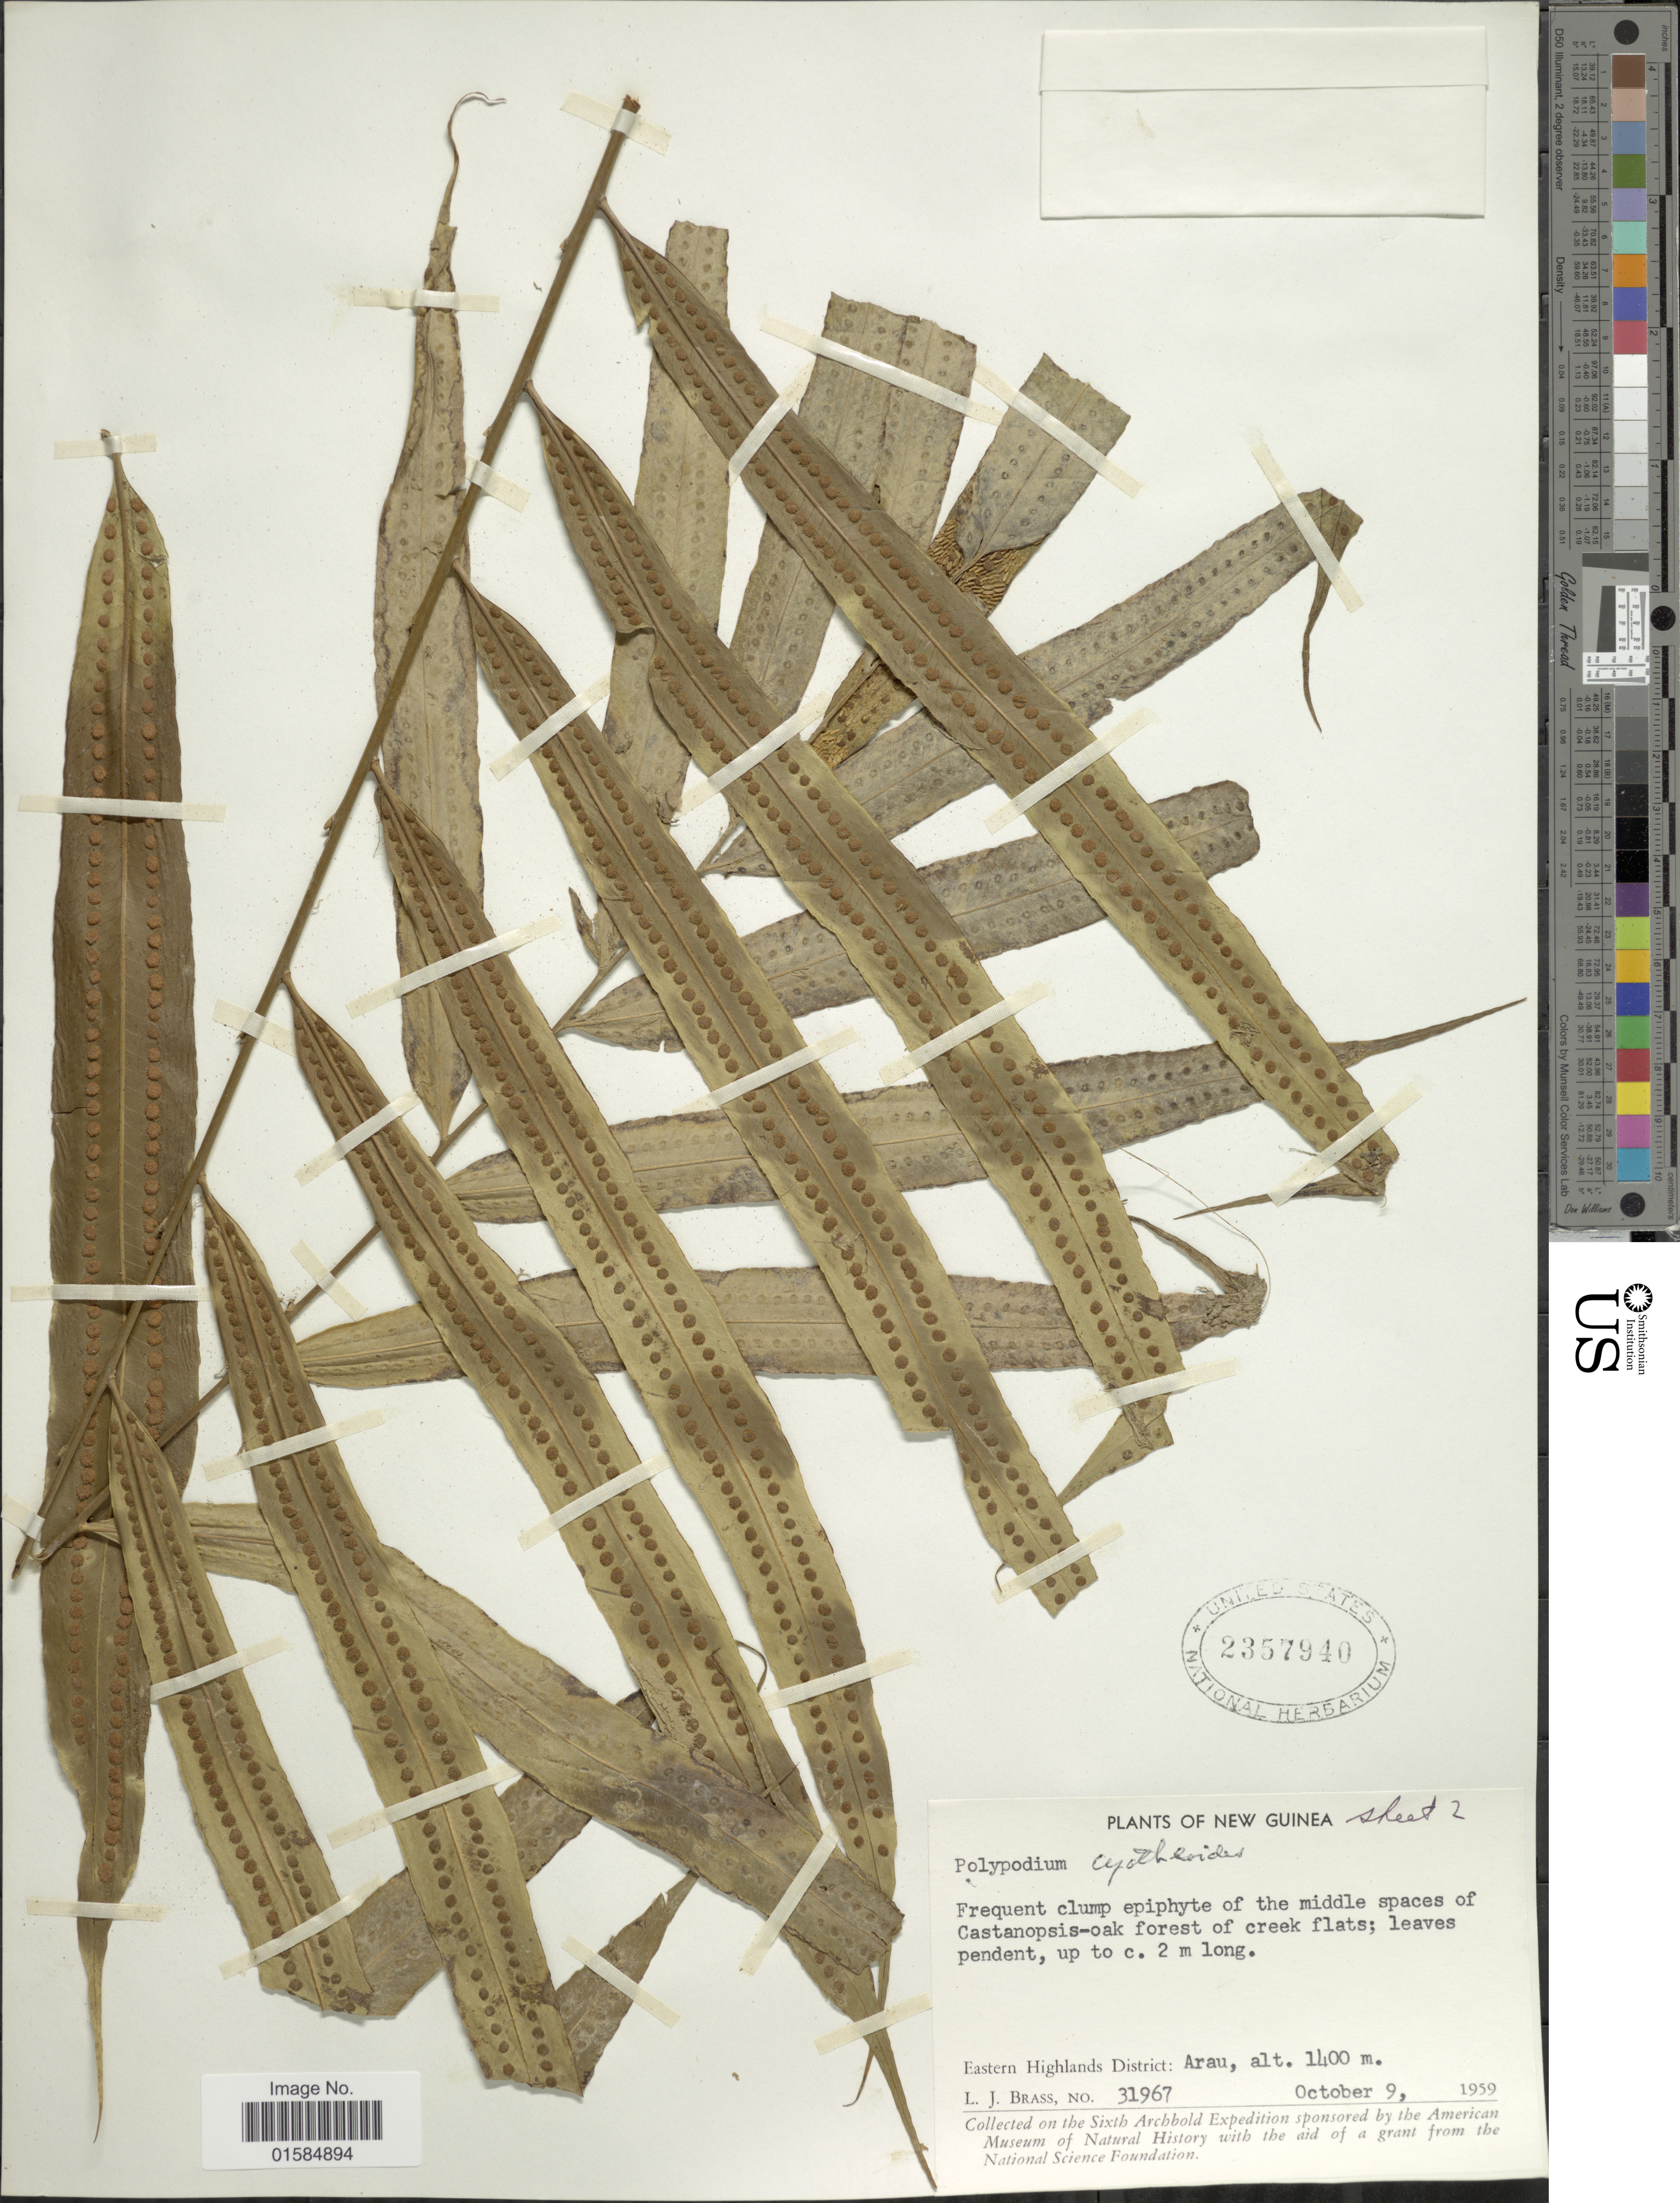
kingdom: Plantae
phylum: Tracheophyta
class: Polypodiopsida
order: Polypodiales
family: Polypodiaceae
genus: Goniophlebium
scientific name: Goniophlebium percussum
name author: (Cauv.) W.H. Wagner & Grether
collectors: L. J. Brass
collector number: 31967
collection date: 1959-10-09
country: Papua New Guinea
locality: New Guinea, Eastern Highlands District: Arau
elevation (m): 1400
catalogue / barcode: US 2357940